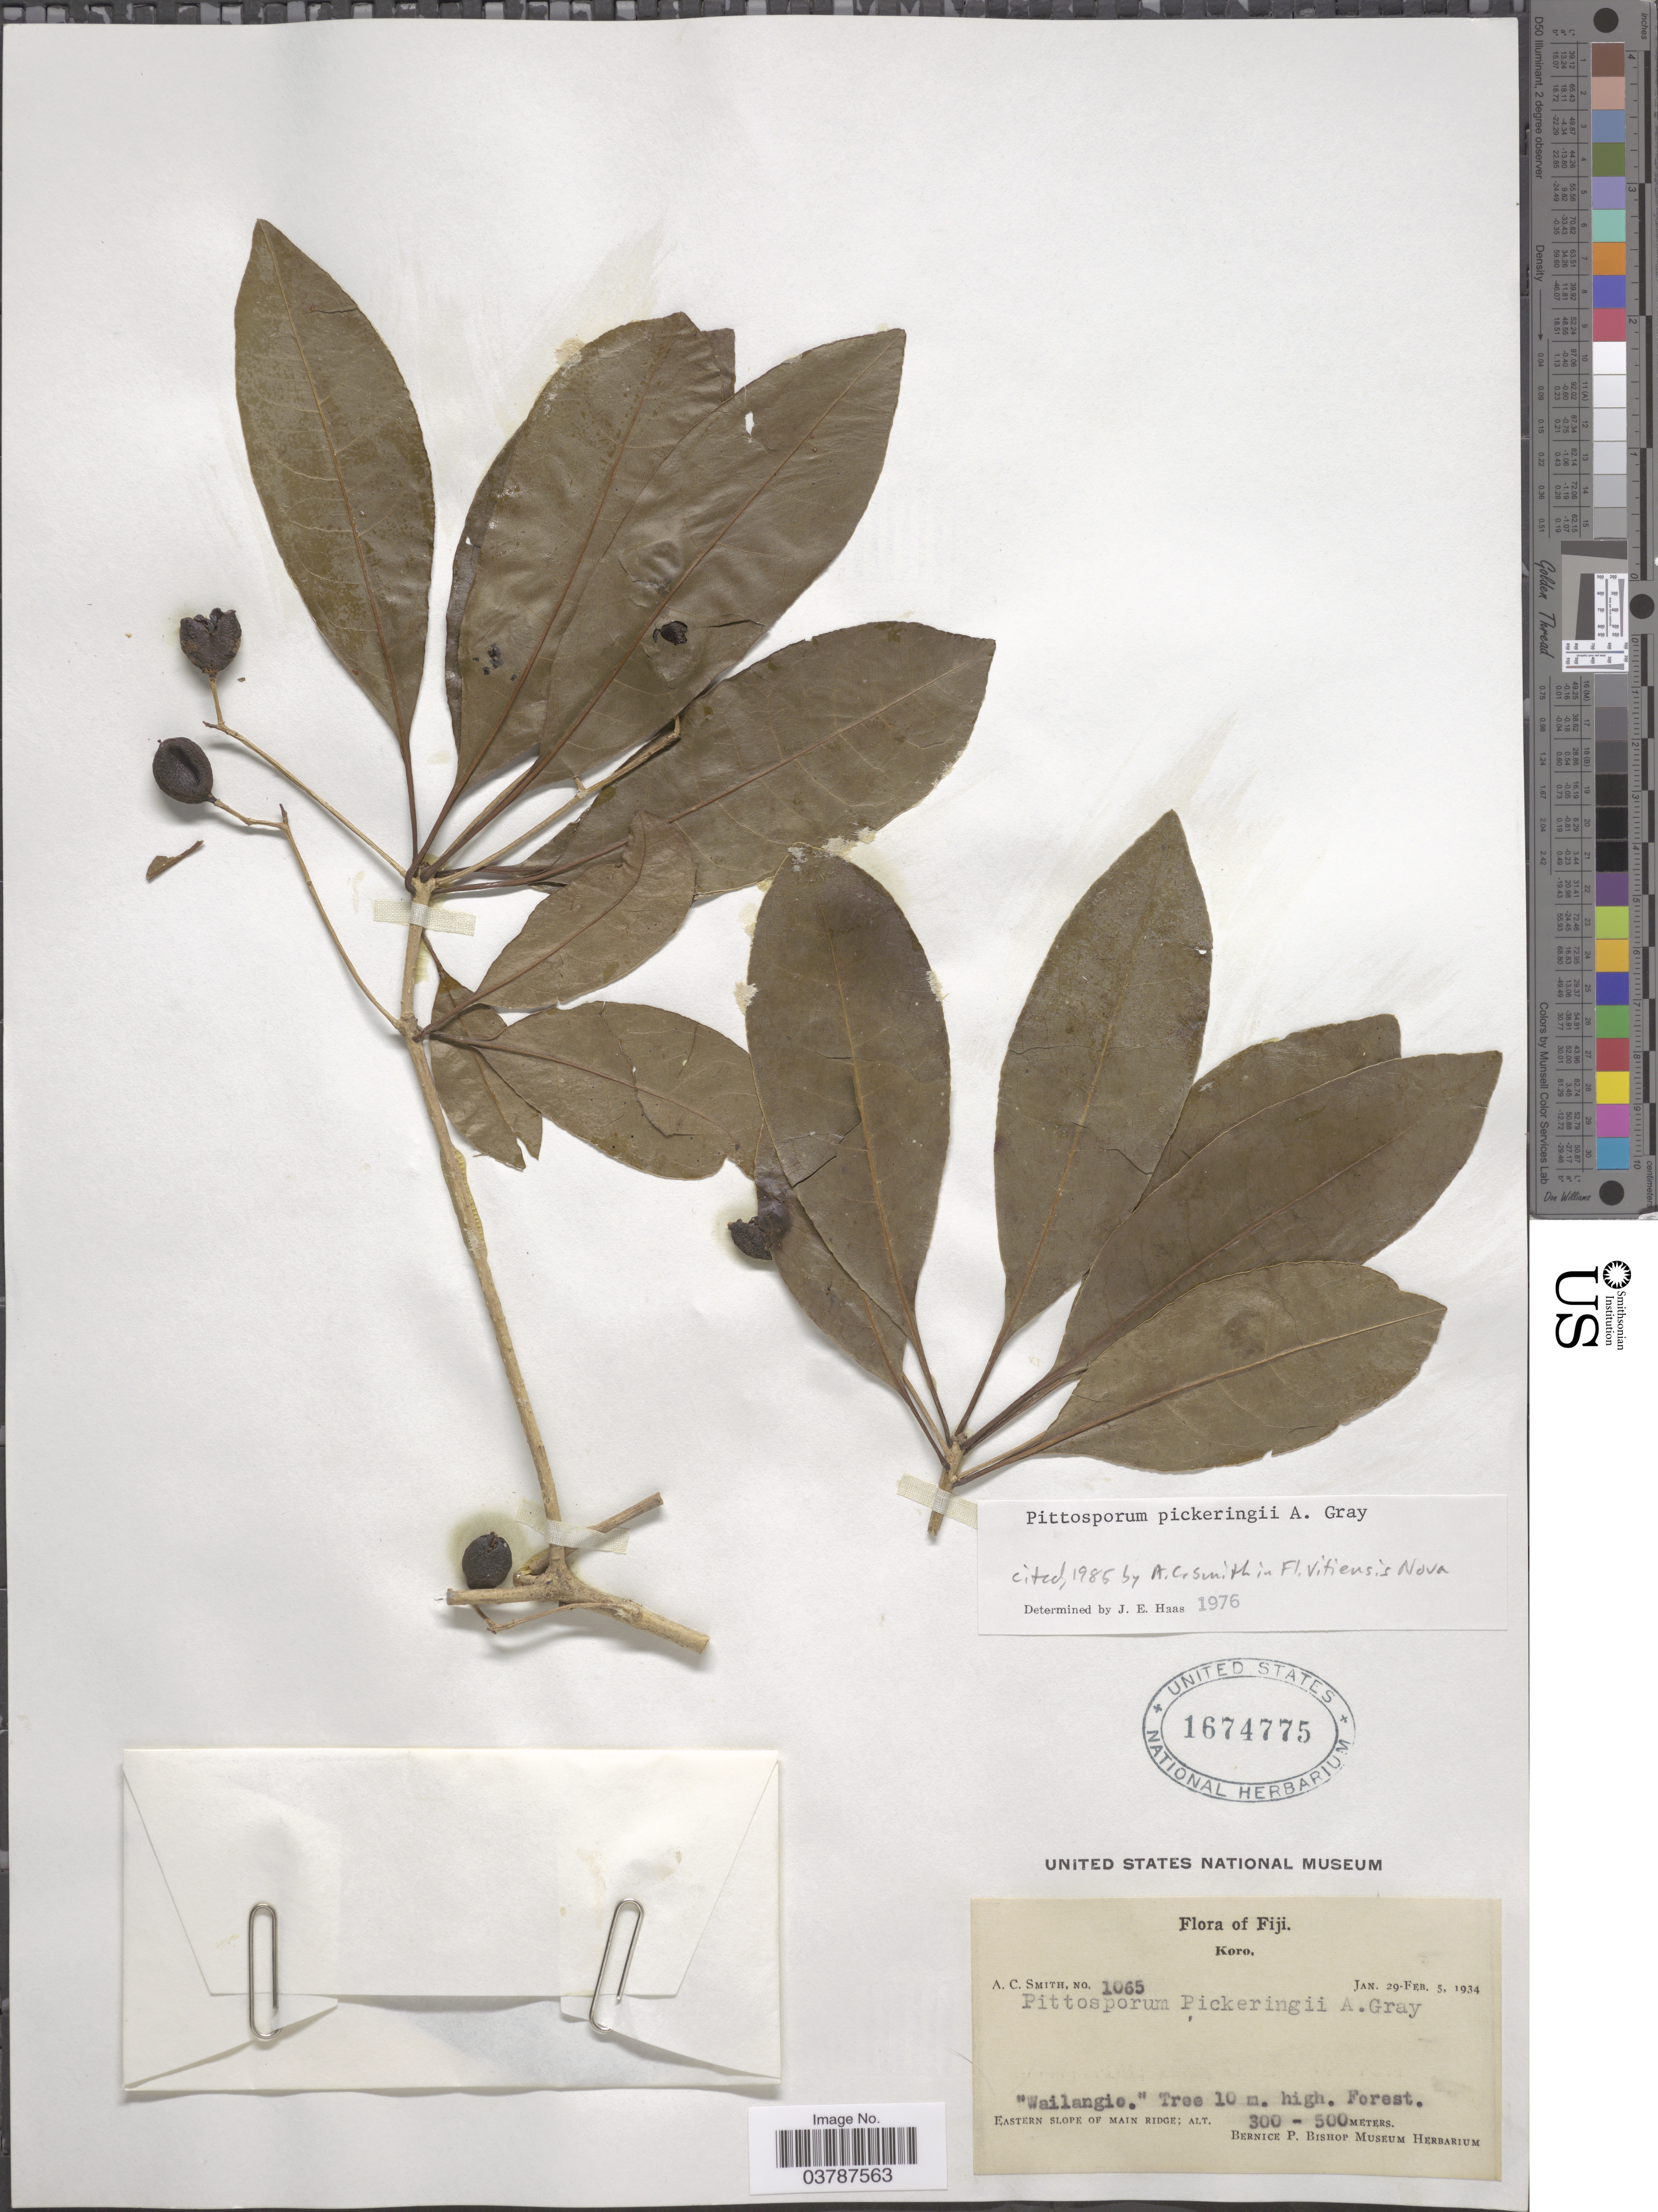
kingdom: Plantae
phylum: Tracheophyta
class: Magnoliopsida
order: Apiales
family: Pittosporaceae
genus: Pittosporum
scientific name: Pittosporum pickeringii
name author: A. Gray in Wilkes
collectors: A. C. Smith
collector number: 1065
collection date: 1934-01-29/1934-02-05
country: Fiji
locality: Koro. Eastern slope of Main Ridge.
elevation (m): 300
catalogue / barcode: US 1674775